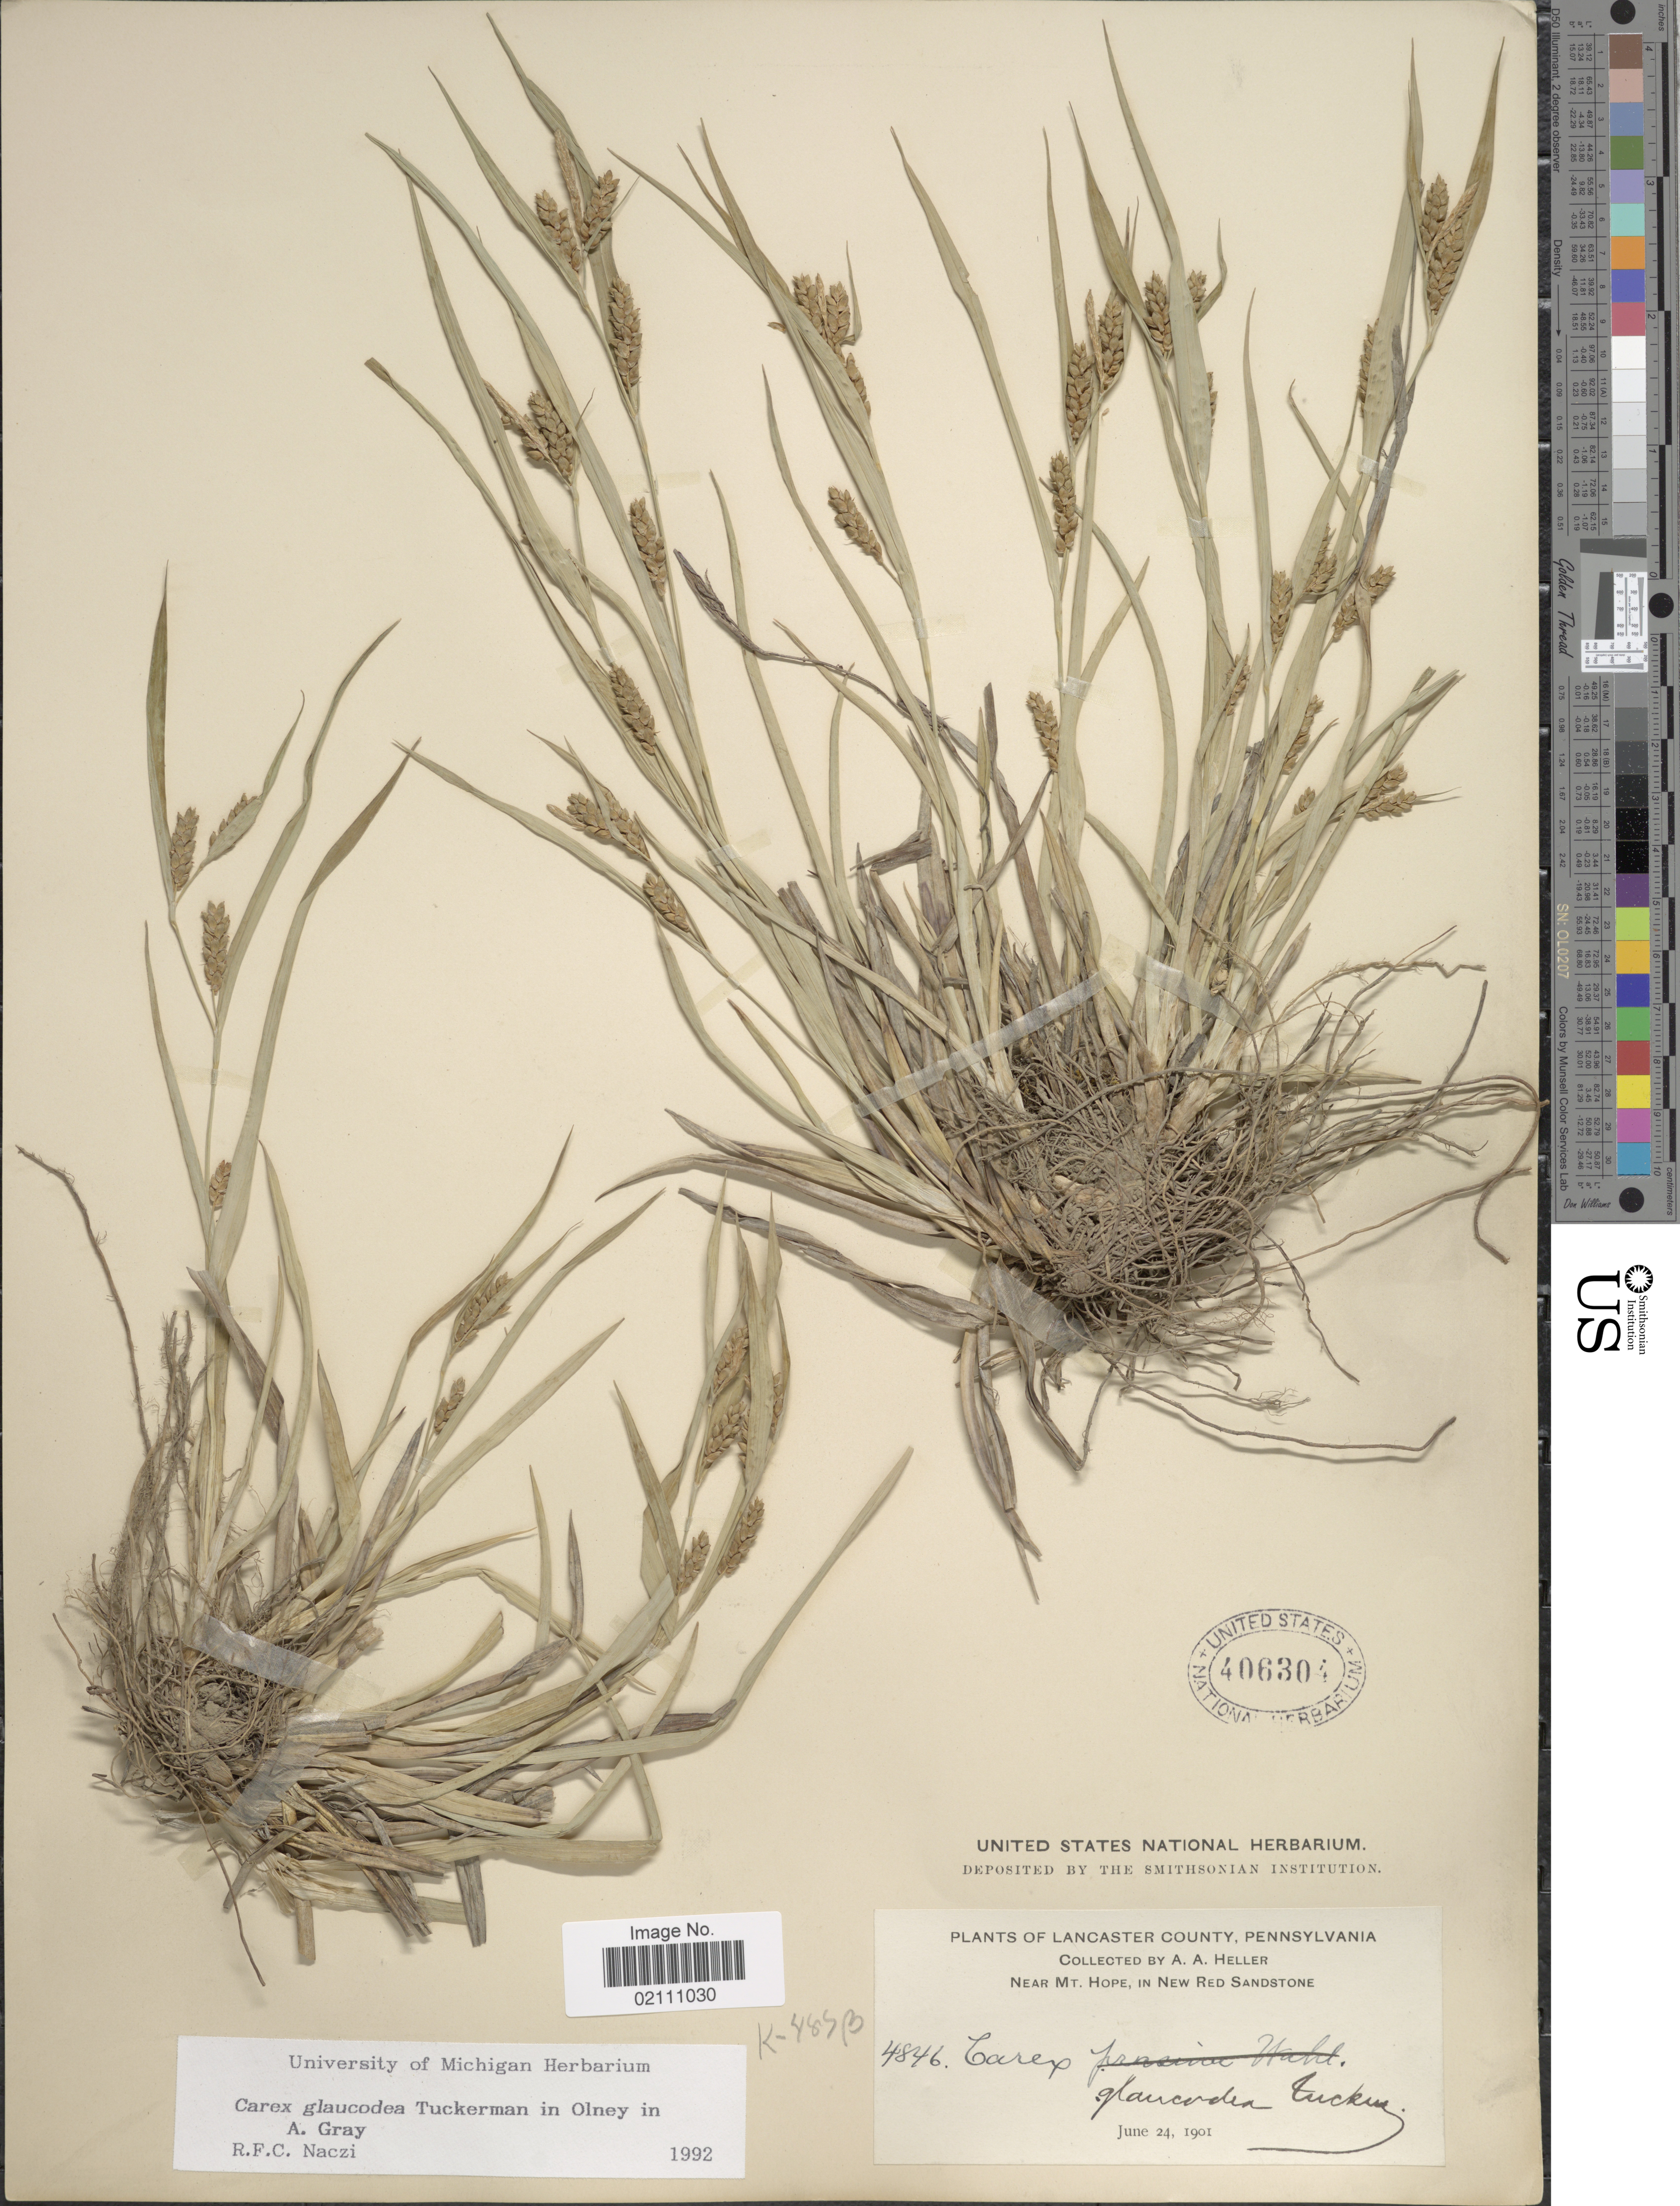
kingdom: Plantae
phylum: Tracheophyta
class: Liliopsida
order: Poales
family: Cyperaceae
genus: Carex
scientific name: Carex glaucodea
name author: Tuck. ex Olney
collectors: A. A. Heller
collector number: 4846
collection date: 1901-06-24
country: United States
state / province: Pennsylvania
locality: Lancaster County, Pennsylvania, Near Mt. Hope, in New Red Sandstone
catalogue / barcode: US 406304